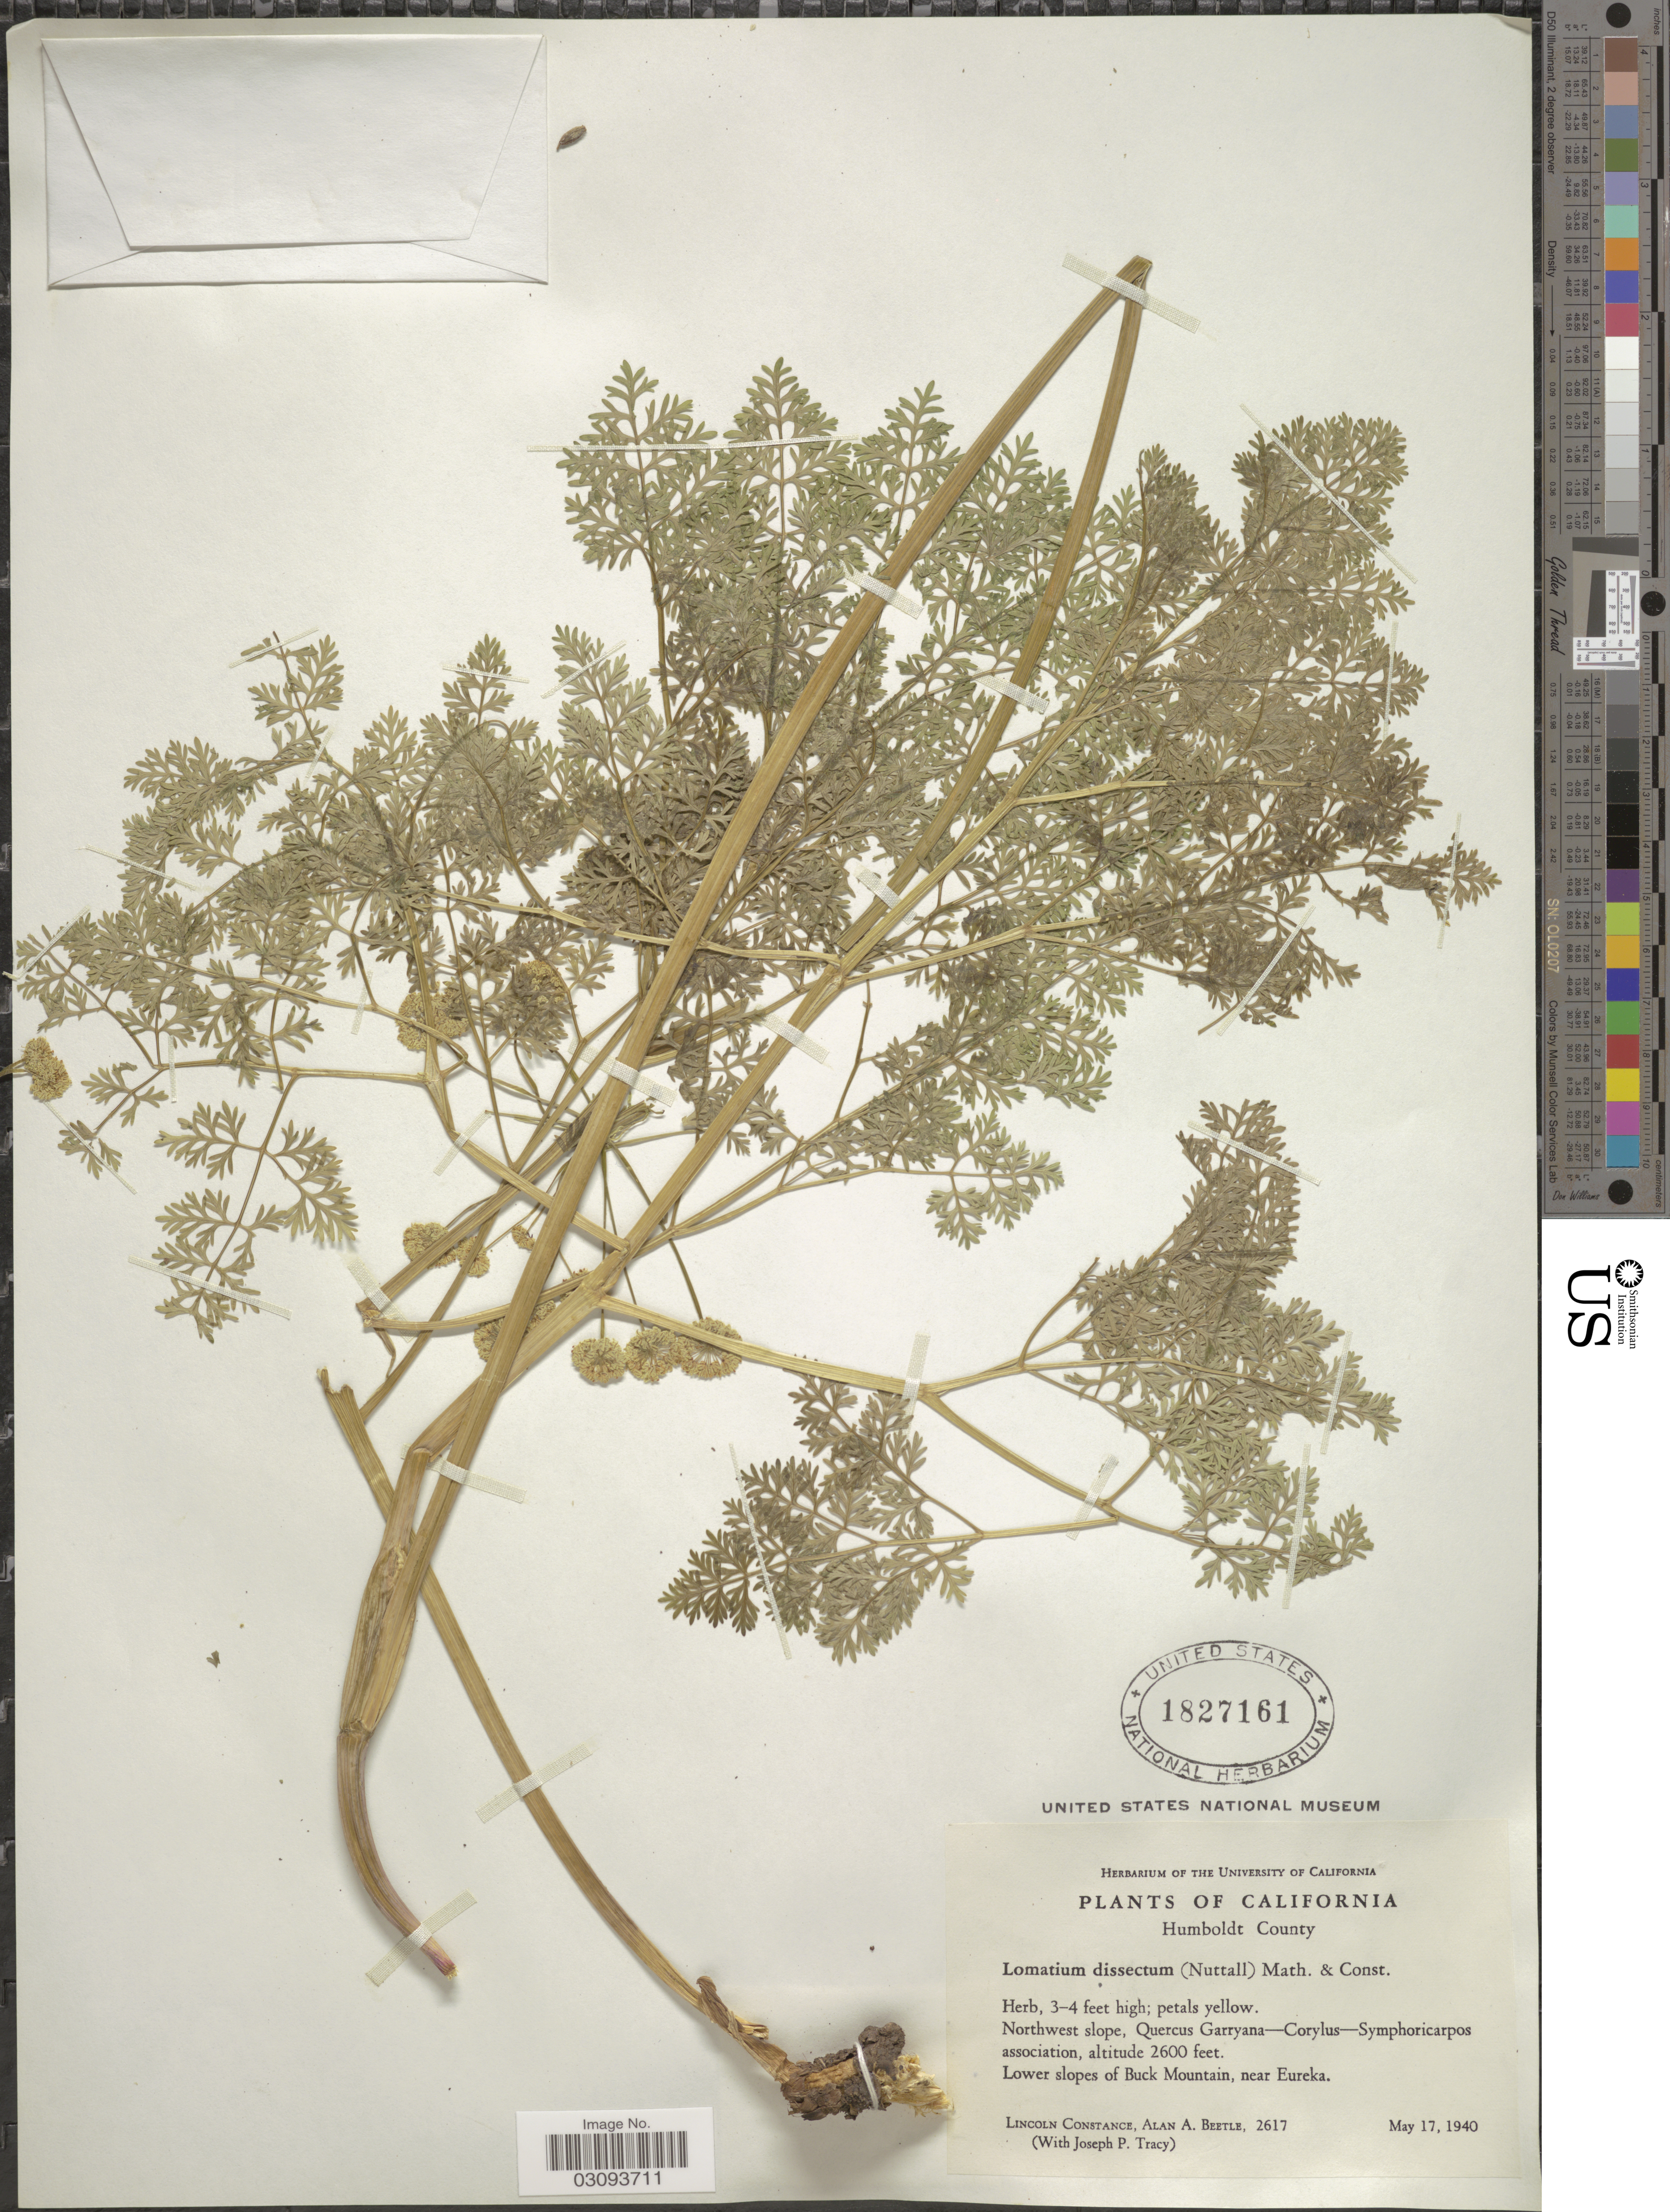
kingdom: Plantae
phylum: Tracheophyta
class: Magnoliopsida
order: Apiales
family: Apiaceae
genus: Lomatium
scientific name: Lomatium dissectum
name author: (Nutt.) Mathias & Constance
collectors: L. Constance, A. A. Beetle & J. Tracy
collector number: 2617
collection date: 1940-05-17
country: United States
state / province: California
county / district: Humboldt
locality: Humboldt County. Northwest slope. Lower slopes of Buck Mountain, near Eureka.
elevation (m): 792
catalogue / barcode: US 1827161